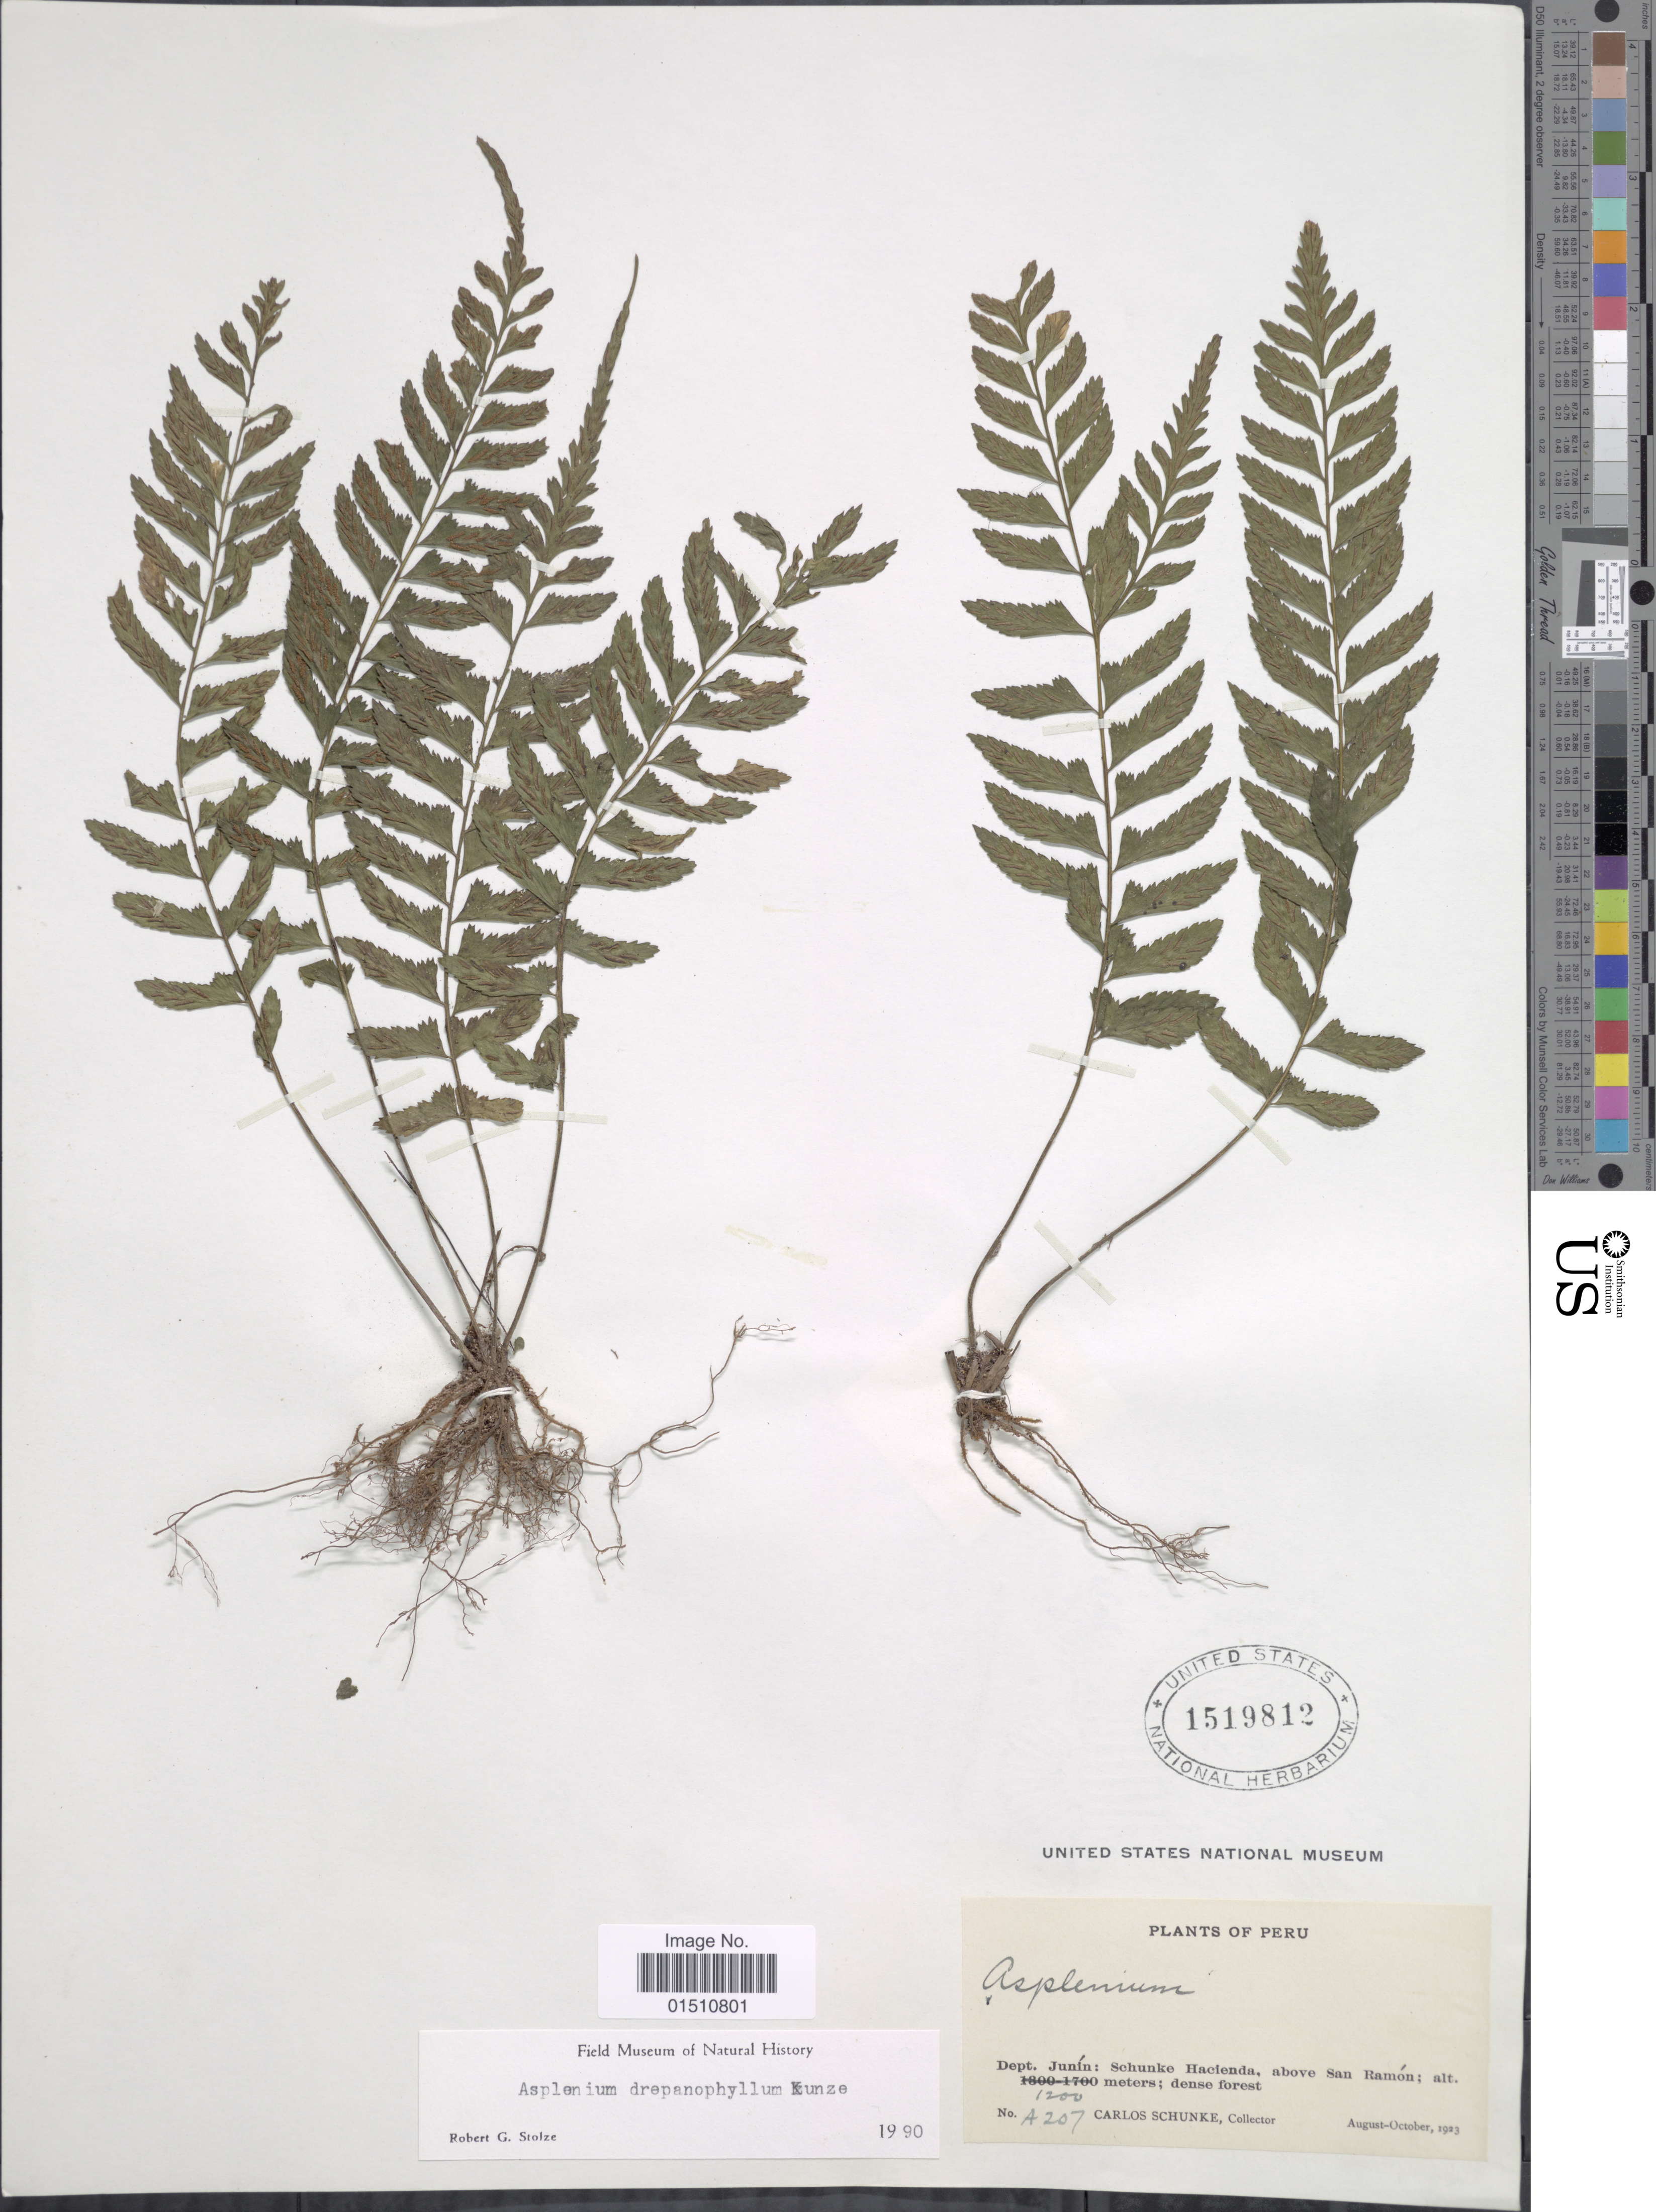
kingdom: Plantae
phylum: Tracheophyta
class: Polypodiopsida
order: Polypodiales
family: Aspleniaceae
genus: Asplenium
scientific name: Asplenium drepanophyllum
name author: Kunze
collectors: C. Schunke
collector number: A207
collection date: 1923-08/1923-10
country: Peru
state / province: Junín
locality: Peru, Dept. Junin: Schunke Hacienda, above San Ramon.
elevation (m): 1200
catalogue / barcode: US 1519812